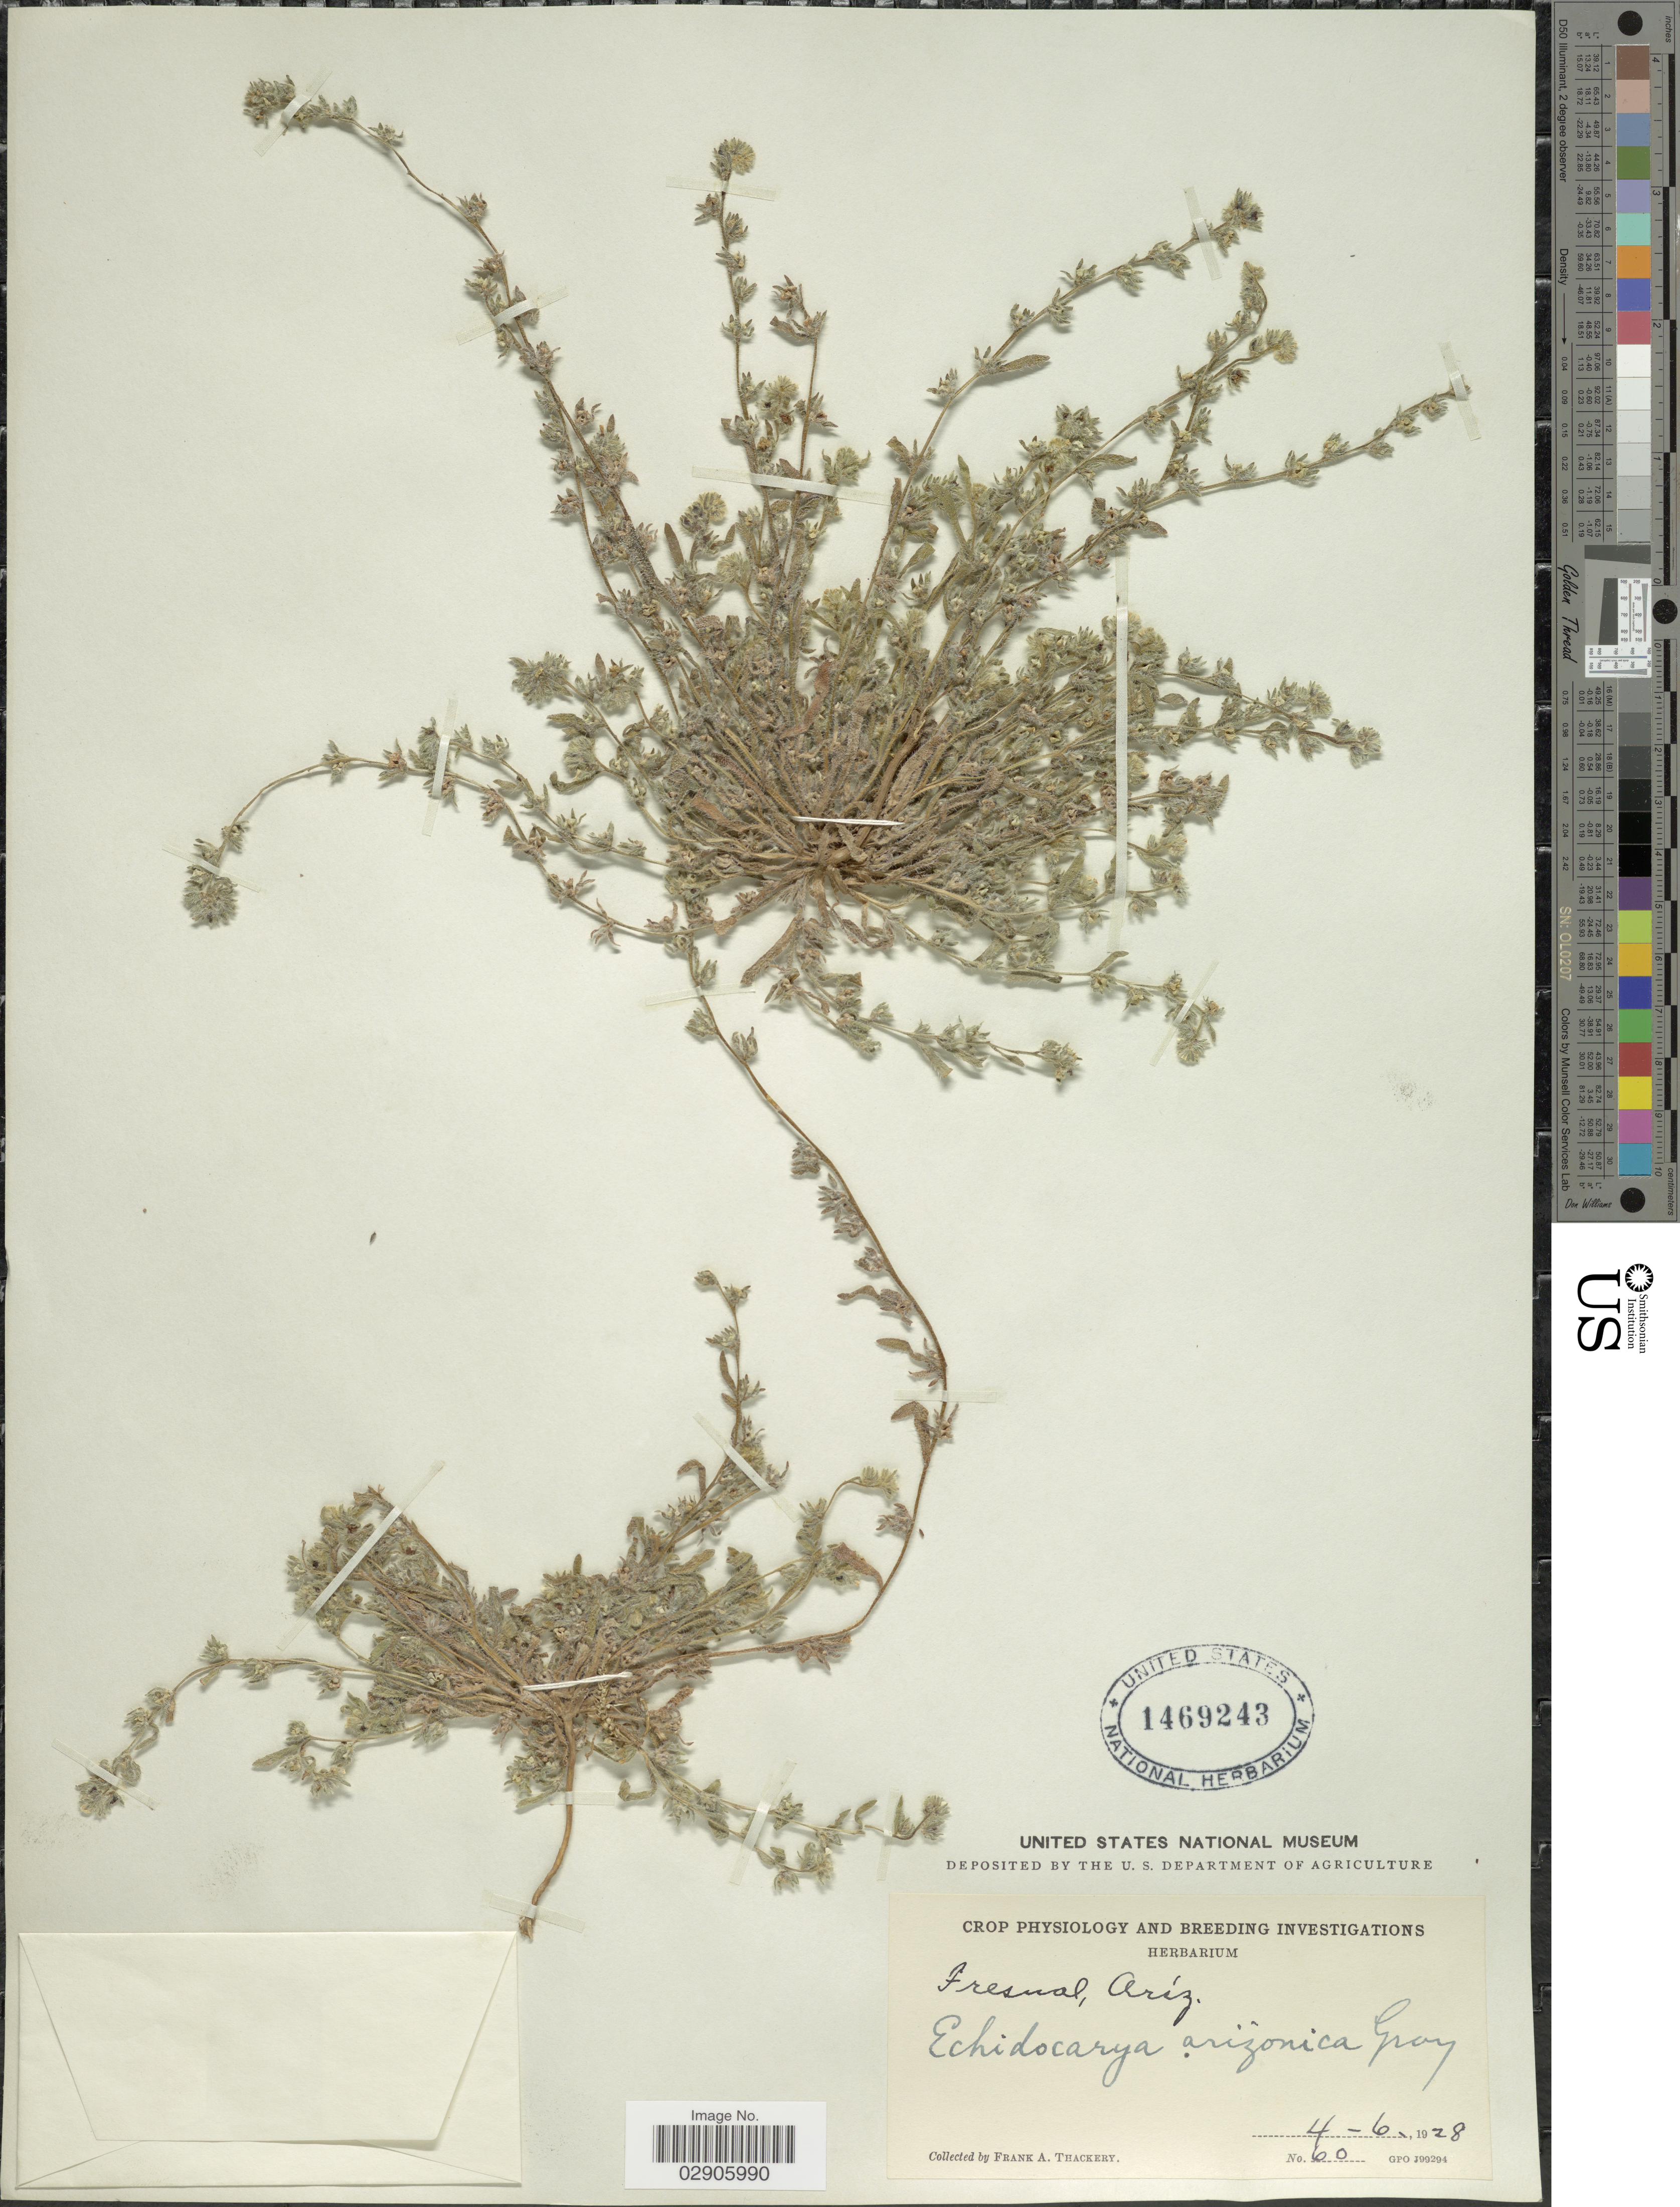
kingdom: Plantae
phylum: Tracheophyta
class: Magnoliopsida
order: Boraginales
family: Boraginaceae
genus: Plagiobothrys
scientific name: Plagiobothrys pringlei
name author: Greene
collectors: F. Thackery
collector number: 60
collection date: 1928-06-04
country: United States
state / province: Arizona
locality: Fresnal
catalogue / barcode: US 1469243